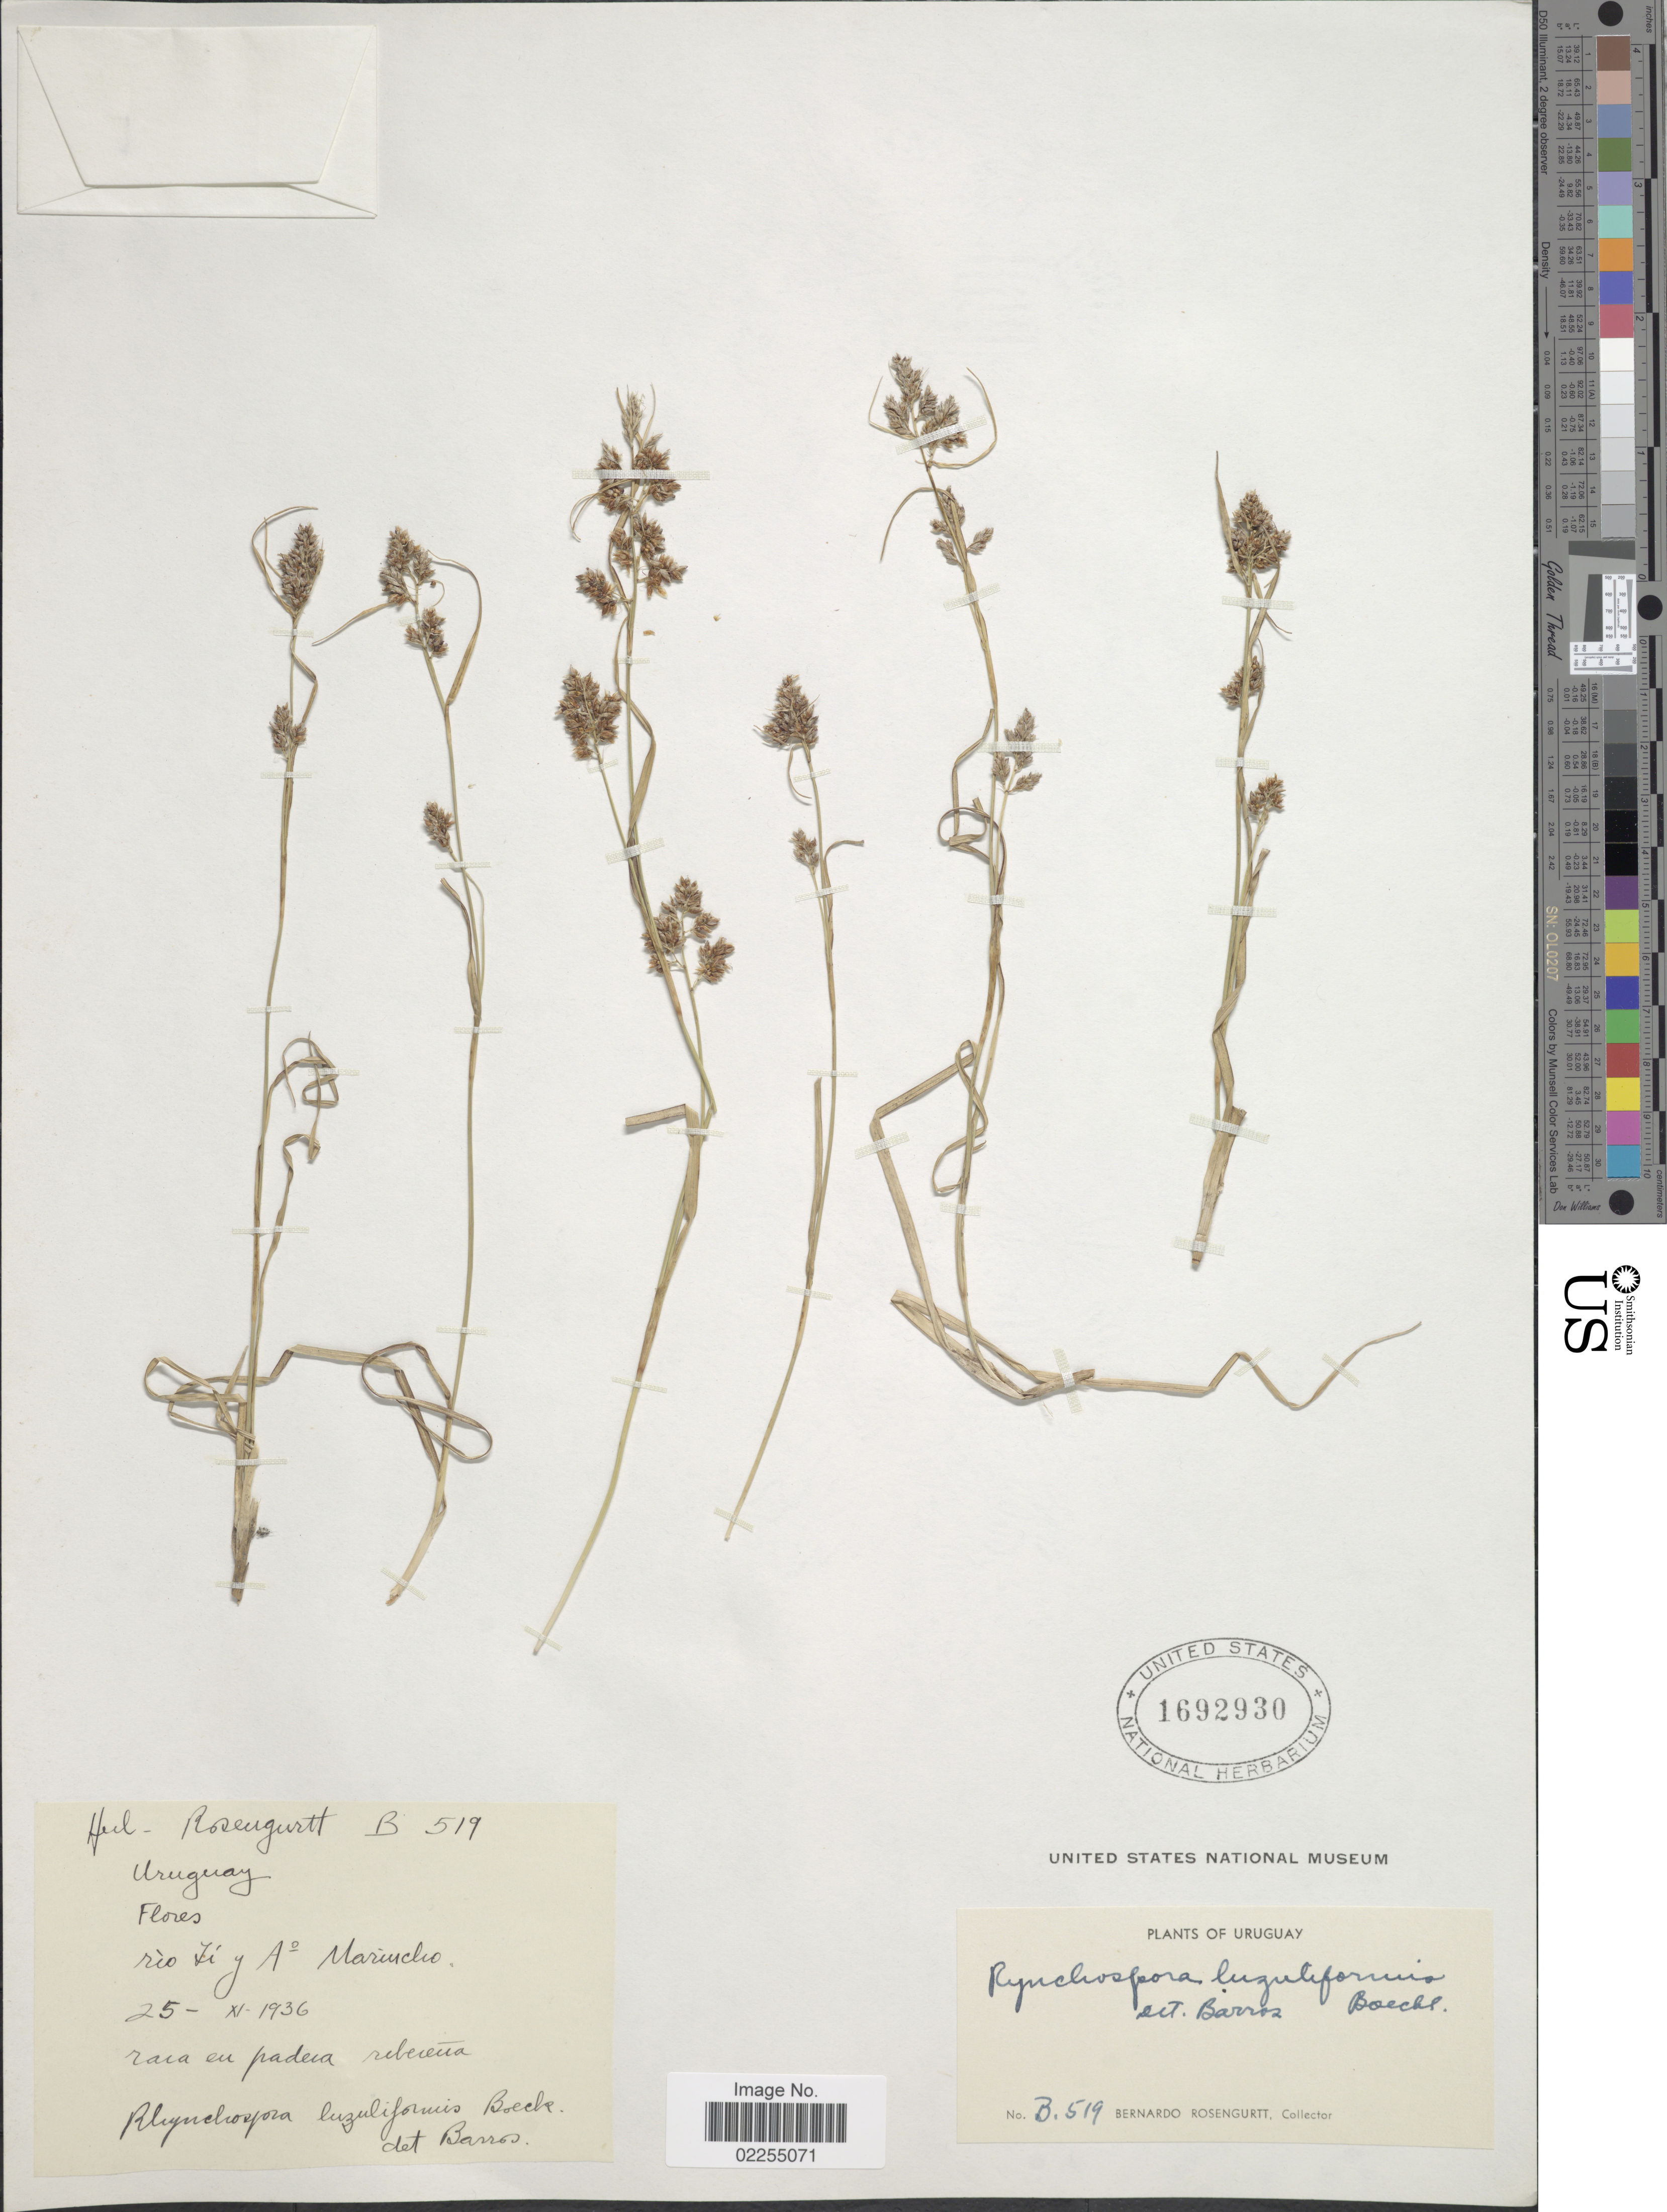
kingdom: Plantae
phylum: Tracheophyta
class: Liliopsida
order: Poales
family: Cyperaceae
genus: Rhynchospora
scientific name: Rhynchospora megapotamica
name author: (A. Spreng.) H. Pfeiff.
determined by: Filho, P. J. S. Silva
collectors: B. Rosengurtt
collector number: B519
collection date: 1936-11-25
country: Uruguay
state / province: Flores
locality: Rio Yi y Aº Marincho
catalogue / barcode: US 1692930